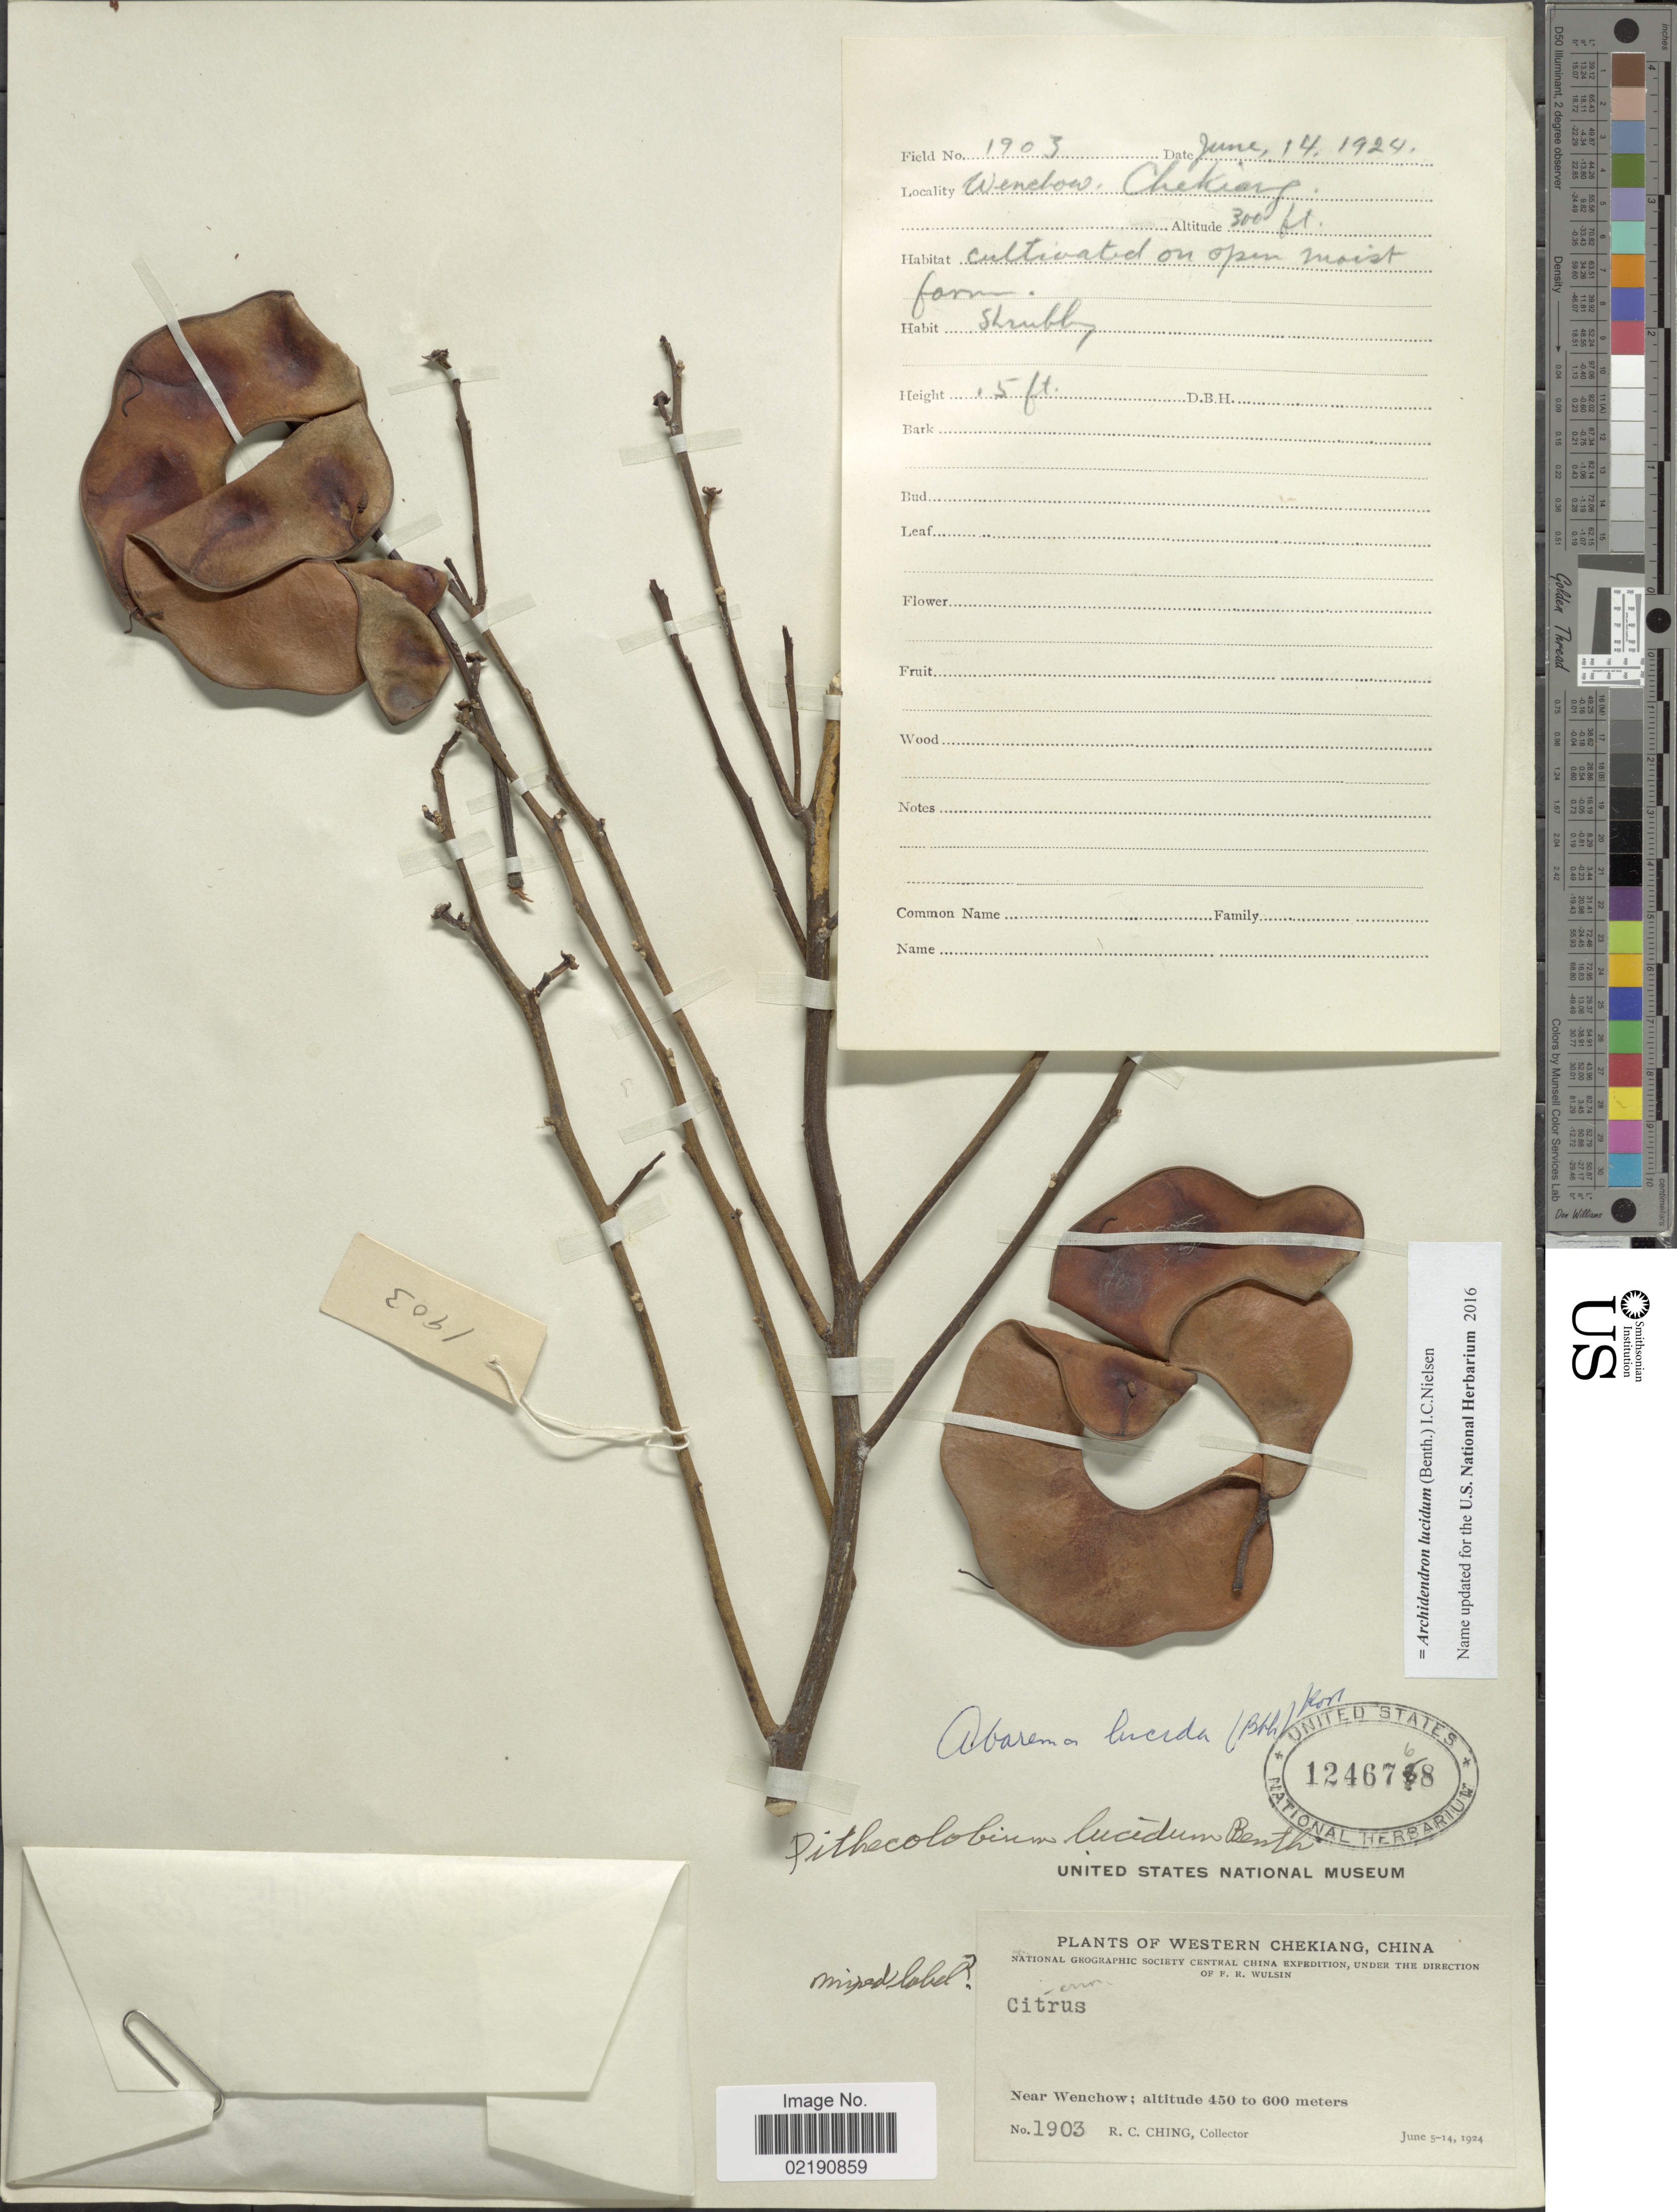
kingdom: Plantae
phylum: Tracheophyta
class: Magnoliopsida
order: Fabales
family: Fabaceae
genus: Archidendron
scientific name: Archidendron lucidum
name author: (Benth.) I.C. Nielsen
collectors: R. C. Ching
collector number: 1903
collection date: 1924-06-05/1924-06-14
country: China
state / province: Zhejiang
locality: Western Chekiang, near Wenchow, cultifated on open moist farm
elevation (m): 91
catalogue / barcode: US 1246768